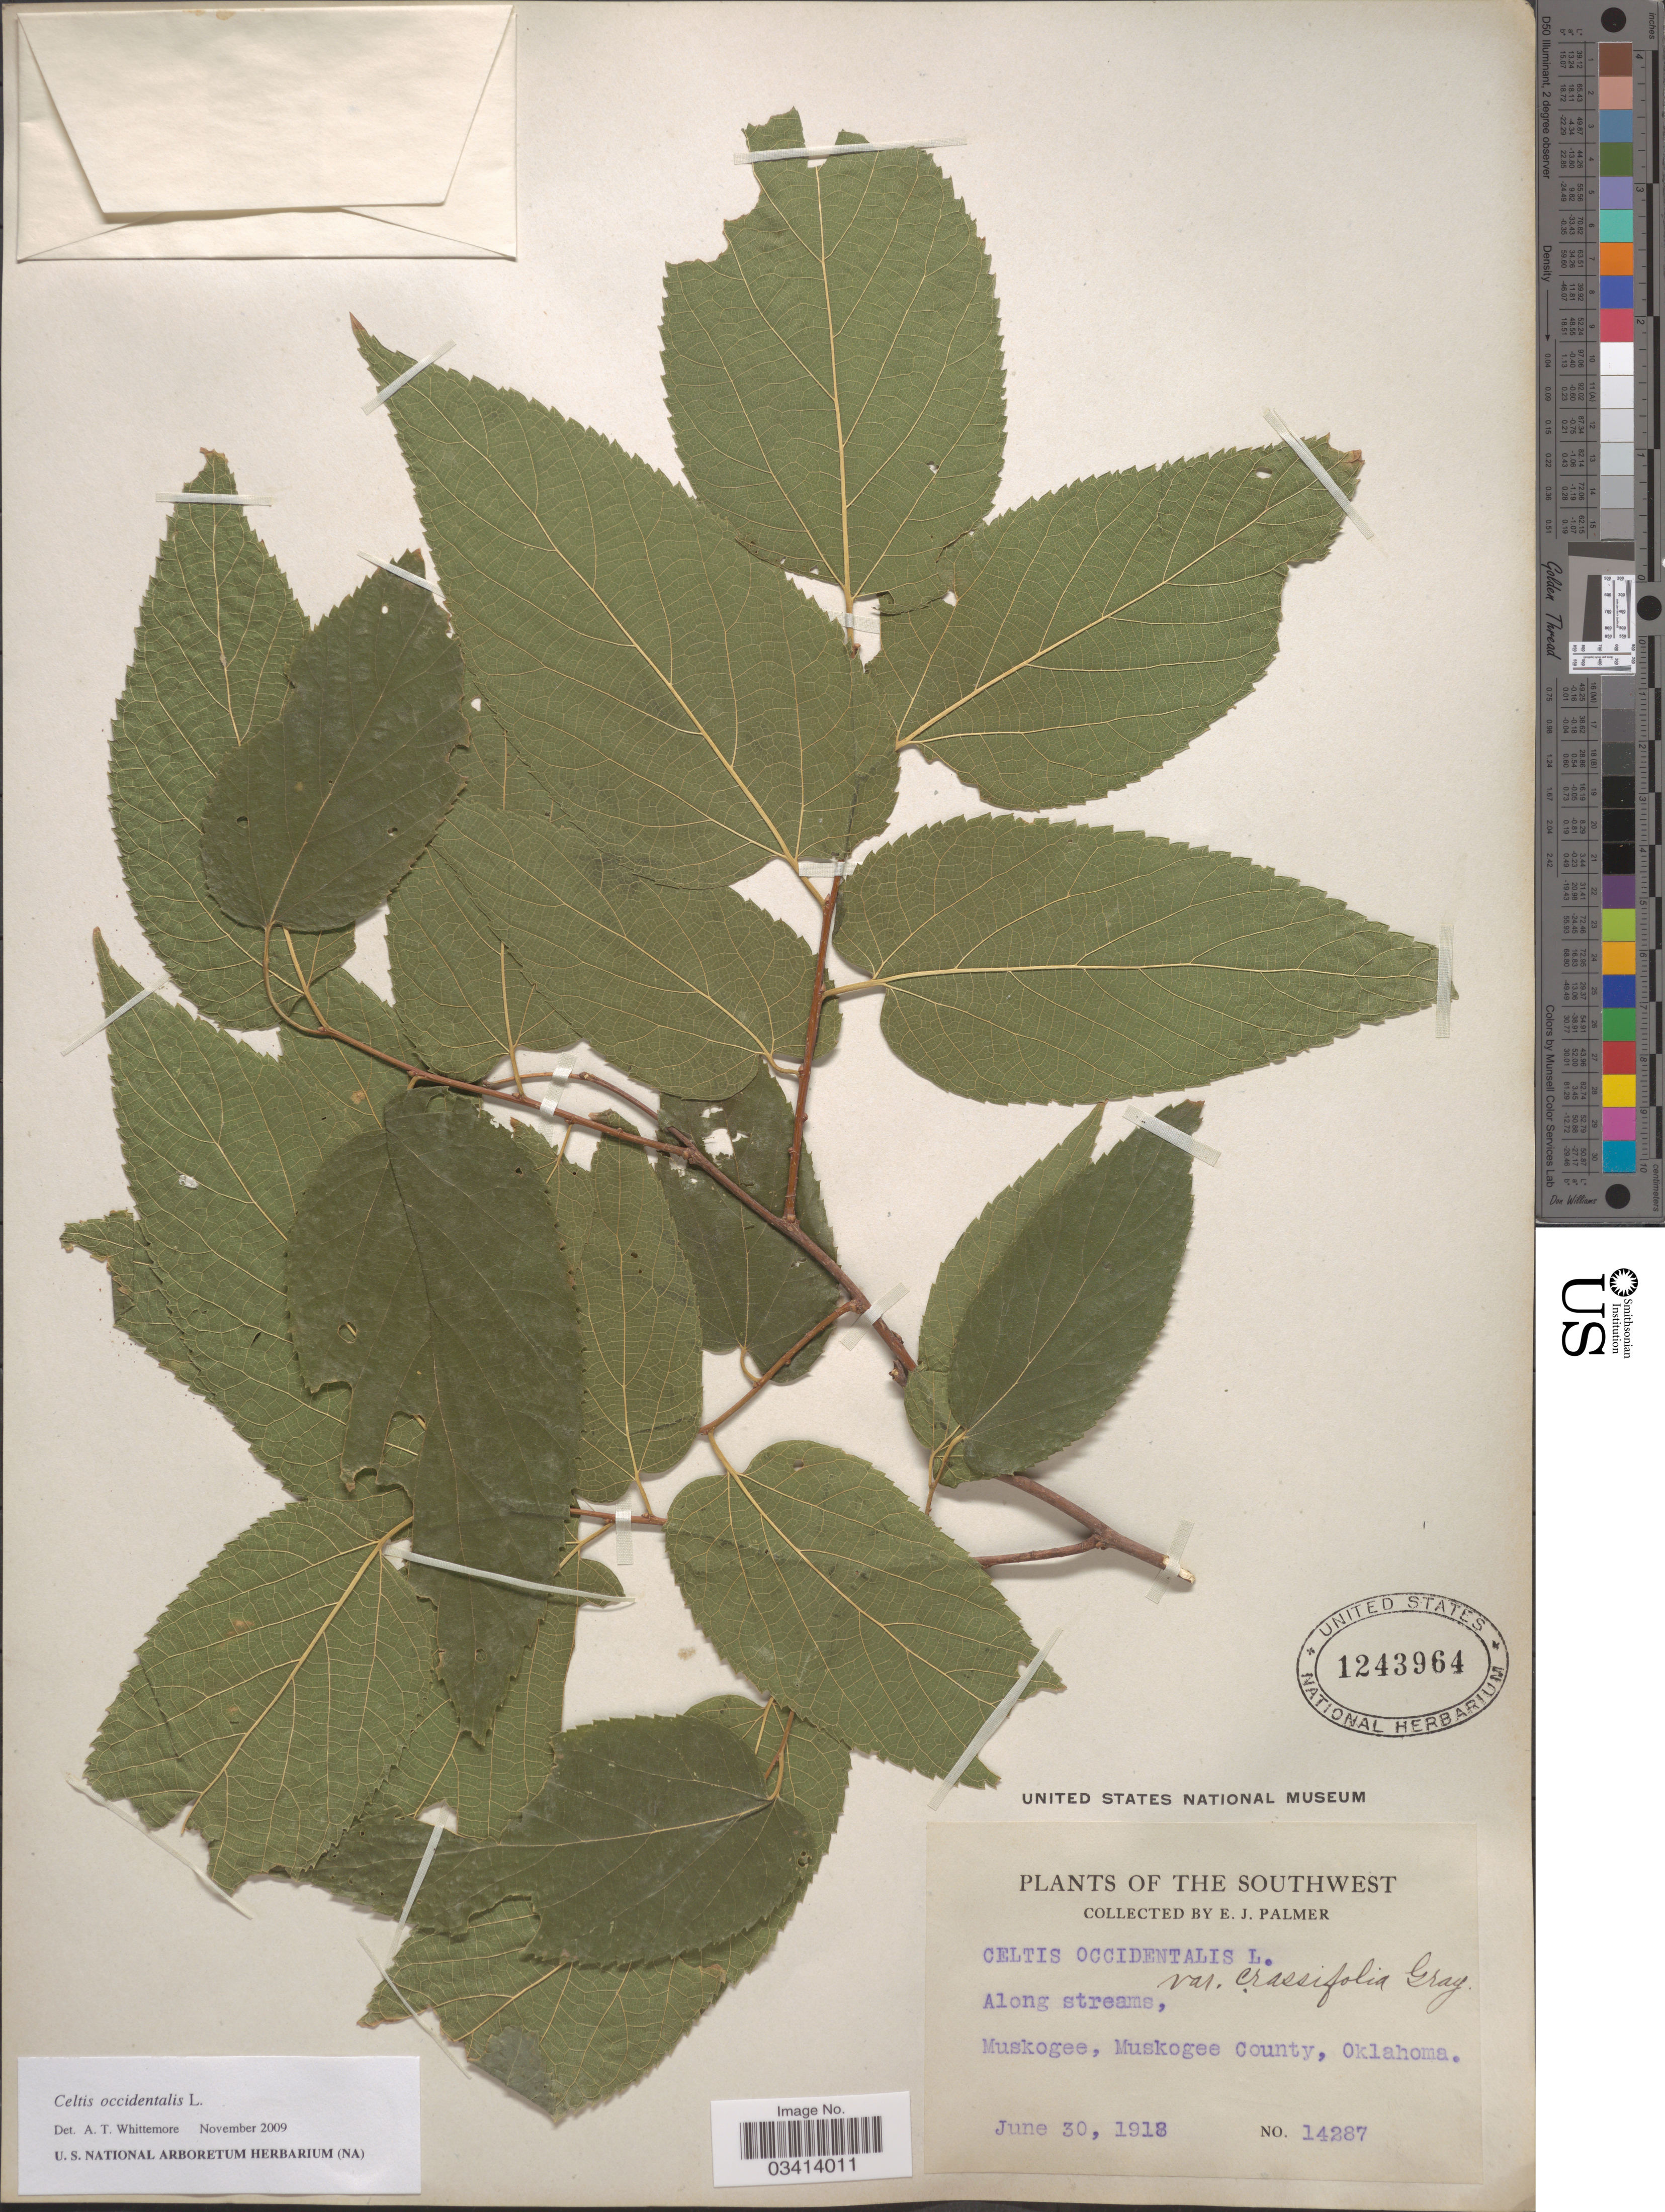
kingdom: Plantae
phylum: Tracheophyta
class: Magnoliopsida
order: Rosales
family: Cannabaceae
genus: Celtis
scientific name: Celtis occidentalis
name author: L.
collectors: E. J. Palmer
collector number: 14287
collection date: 1918-06-30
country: United States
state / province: Oklahoma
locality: The Southwest. Muskogee, Muskogee County.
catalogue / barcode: US 1243964